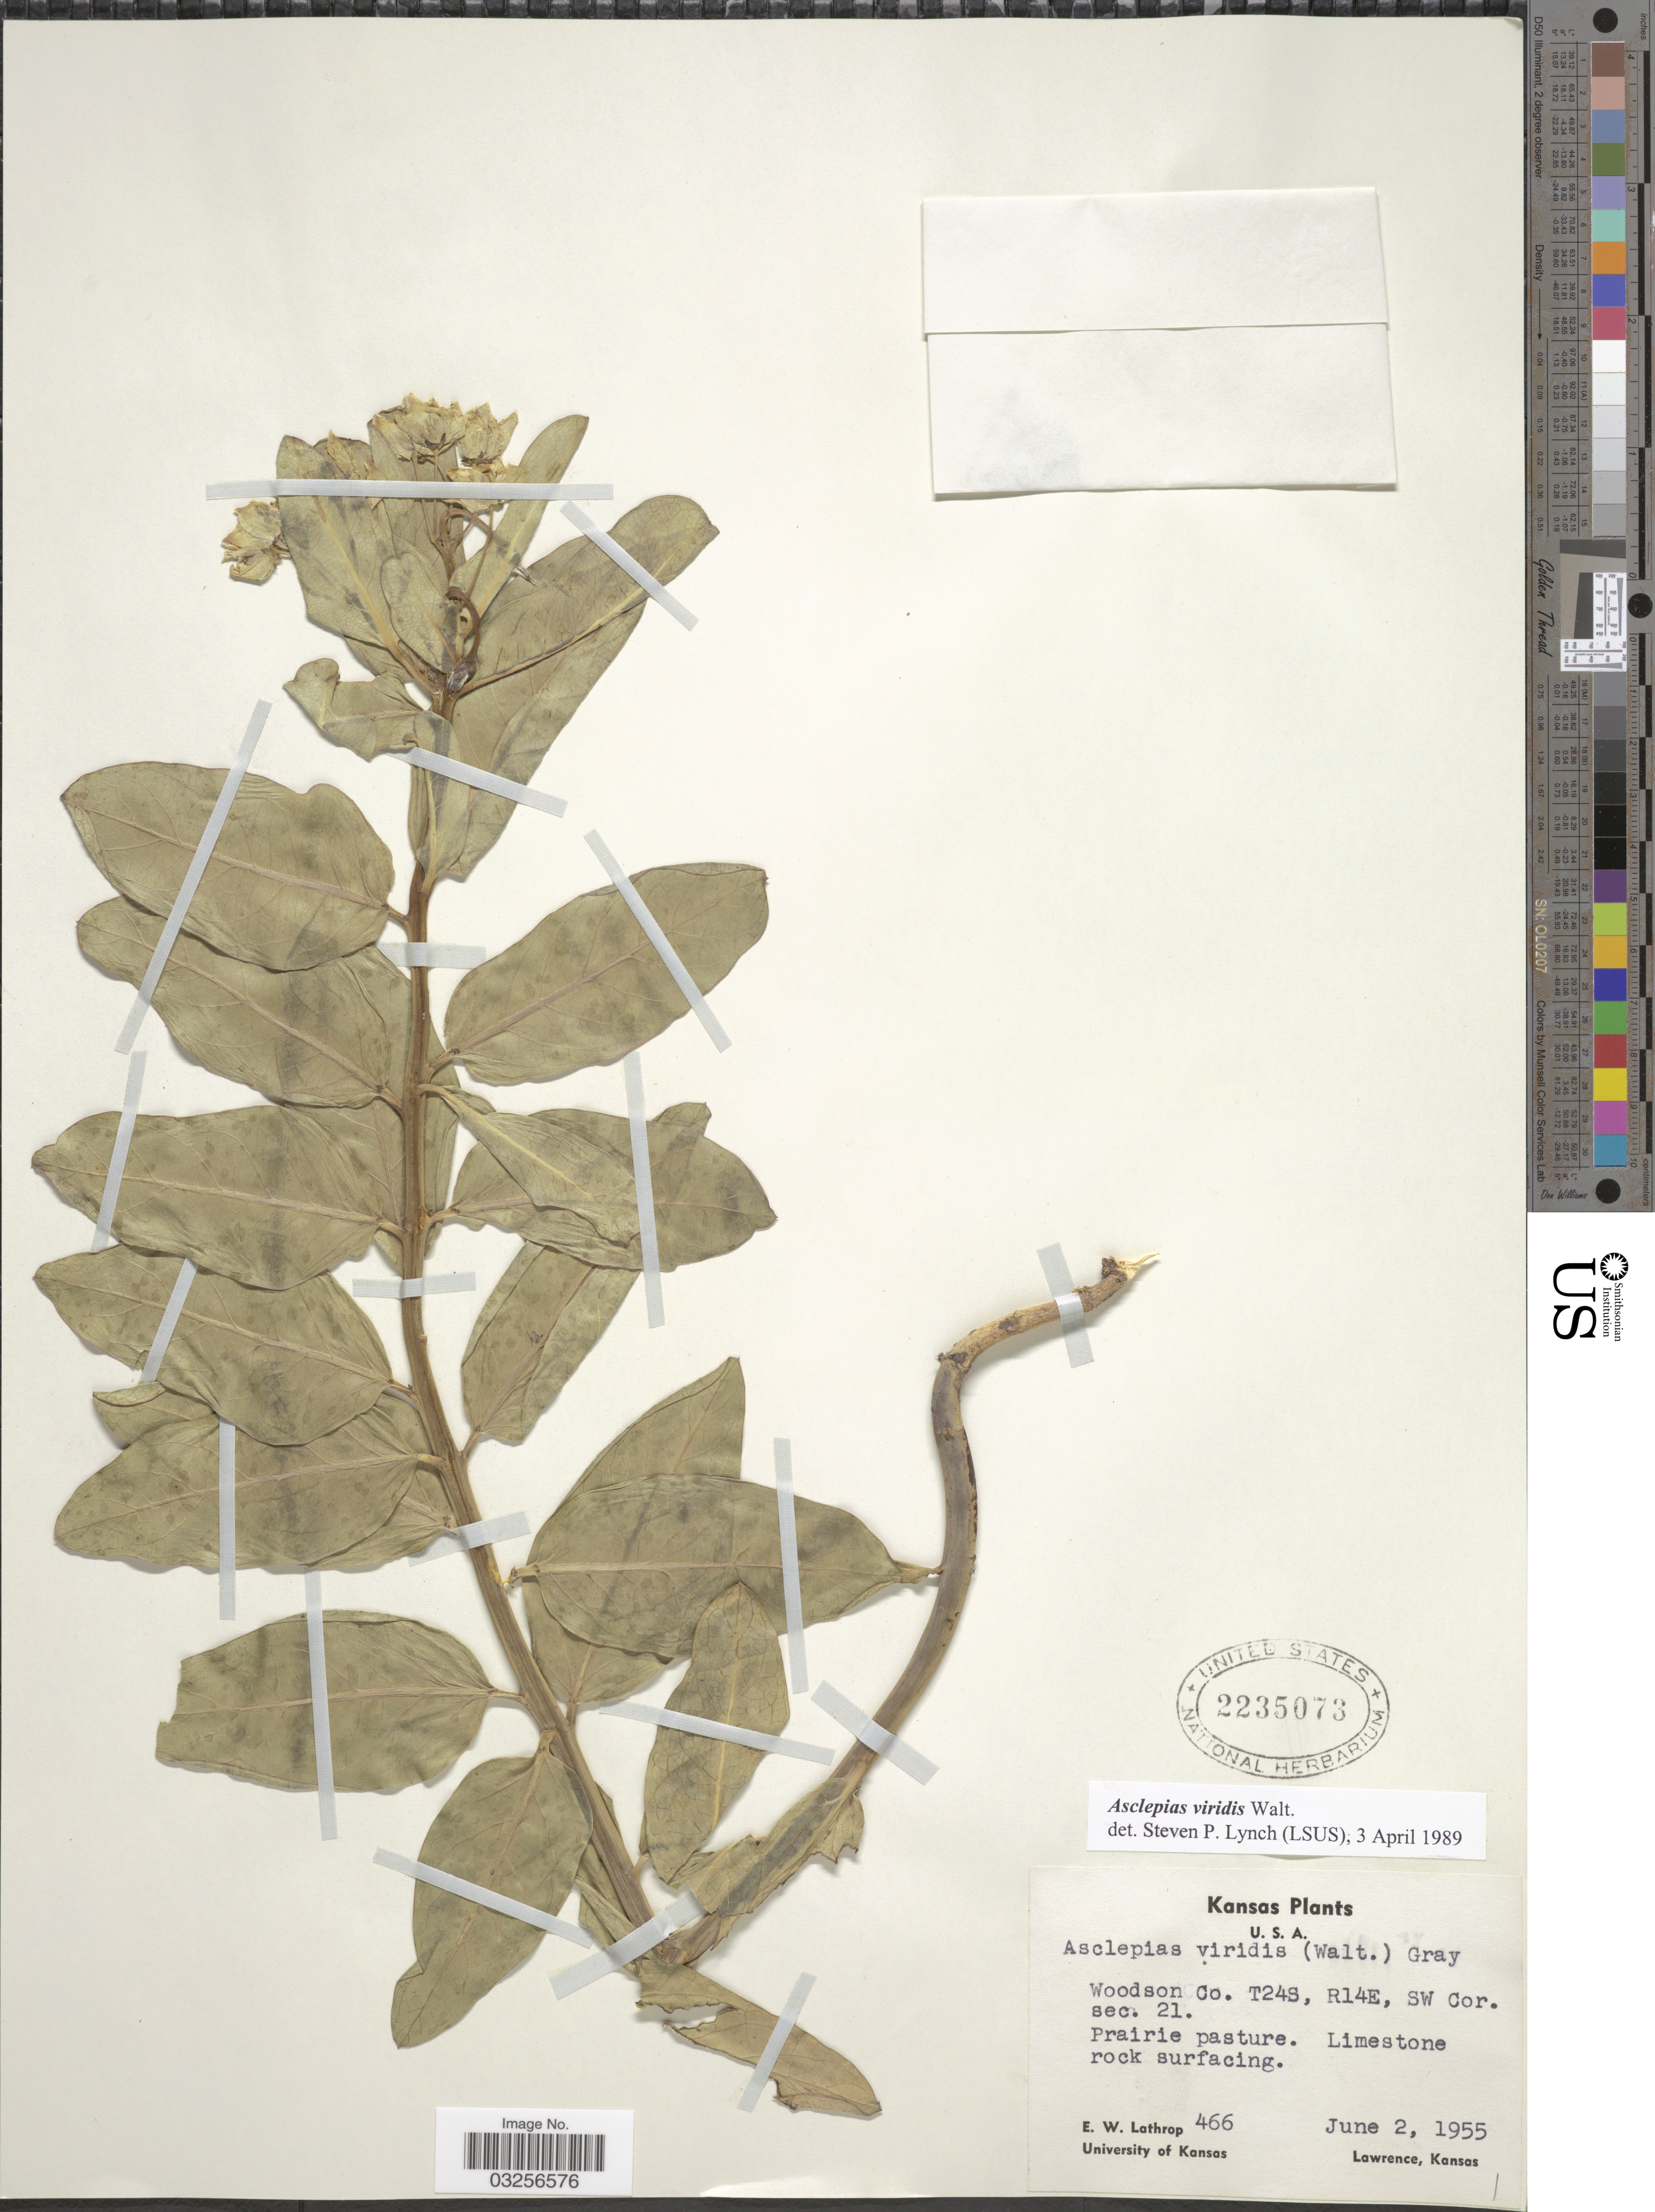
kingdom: Plantae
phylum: Tracheophyta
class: Magnoliopsida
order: Gentianales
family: Apocynaceae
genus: Asclepias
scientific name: Asclepias viridis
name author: Walter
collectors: E. W. Lathrop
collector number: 466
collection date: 1955-06-02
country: United States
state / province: Kansas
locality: Woodson Co. T24S, R14E, SW Cor. sec. 21.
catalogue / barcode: US 2235073